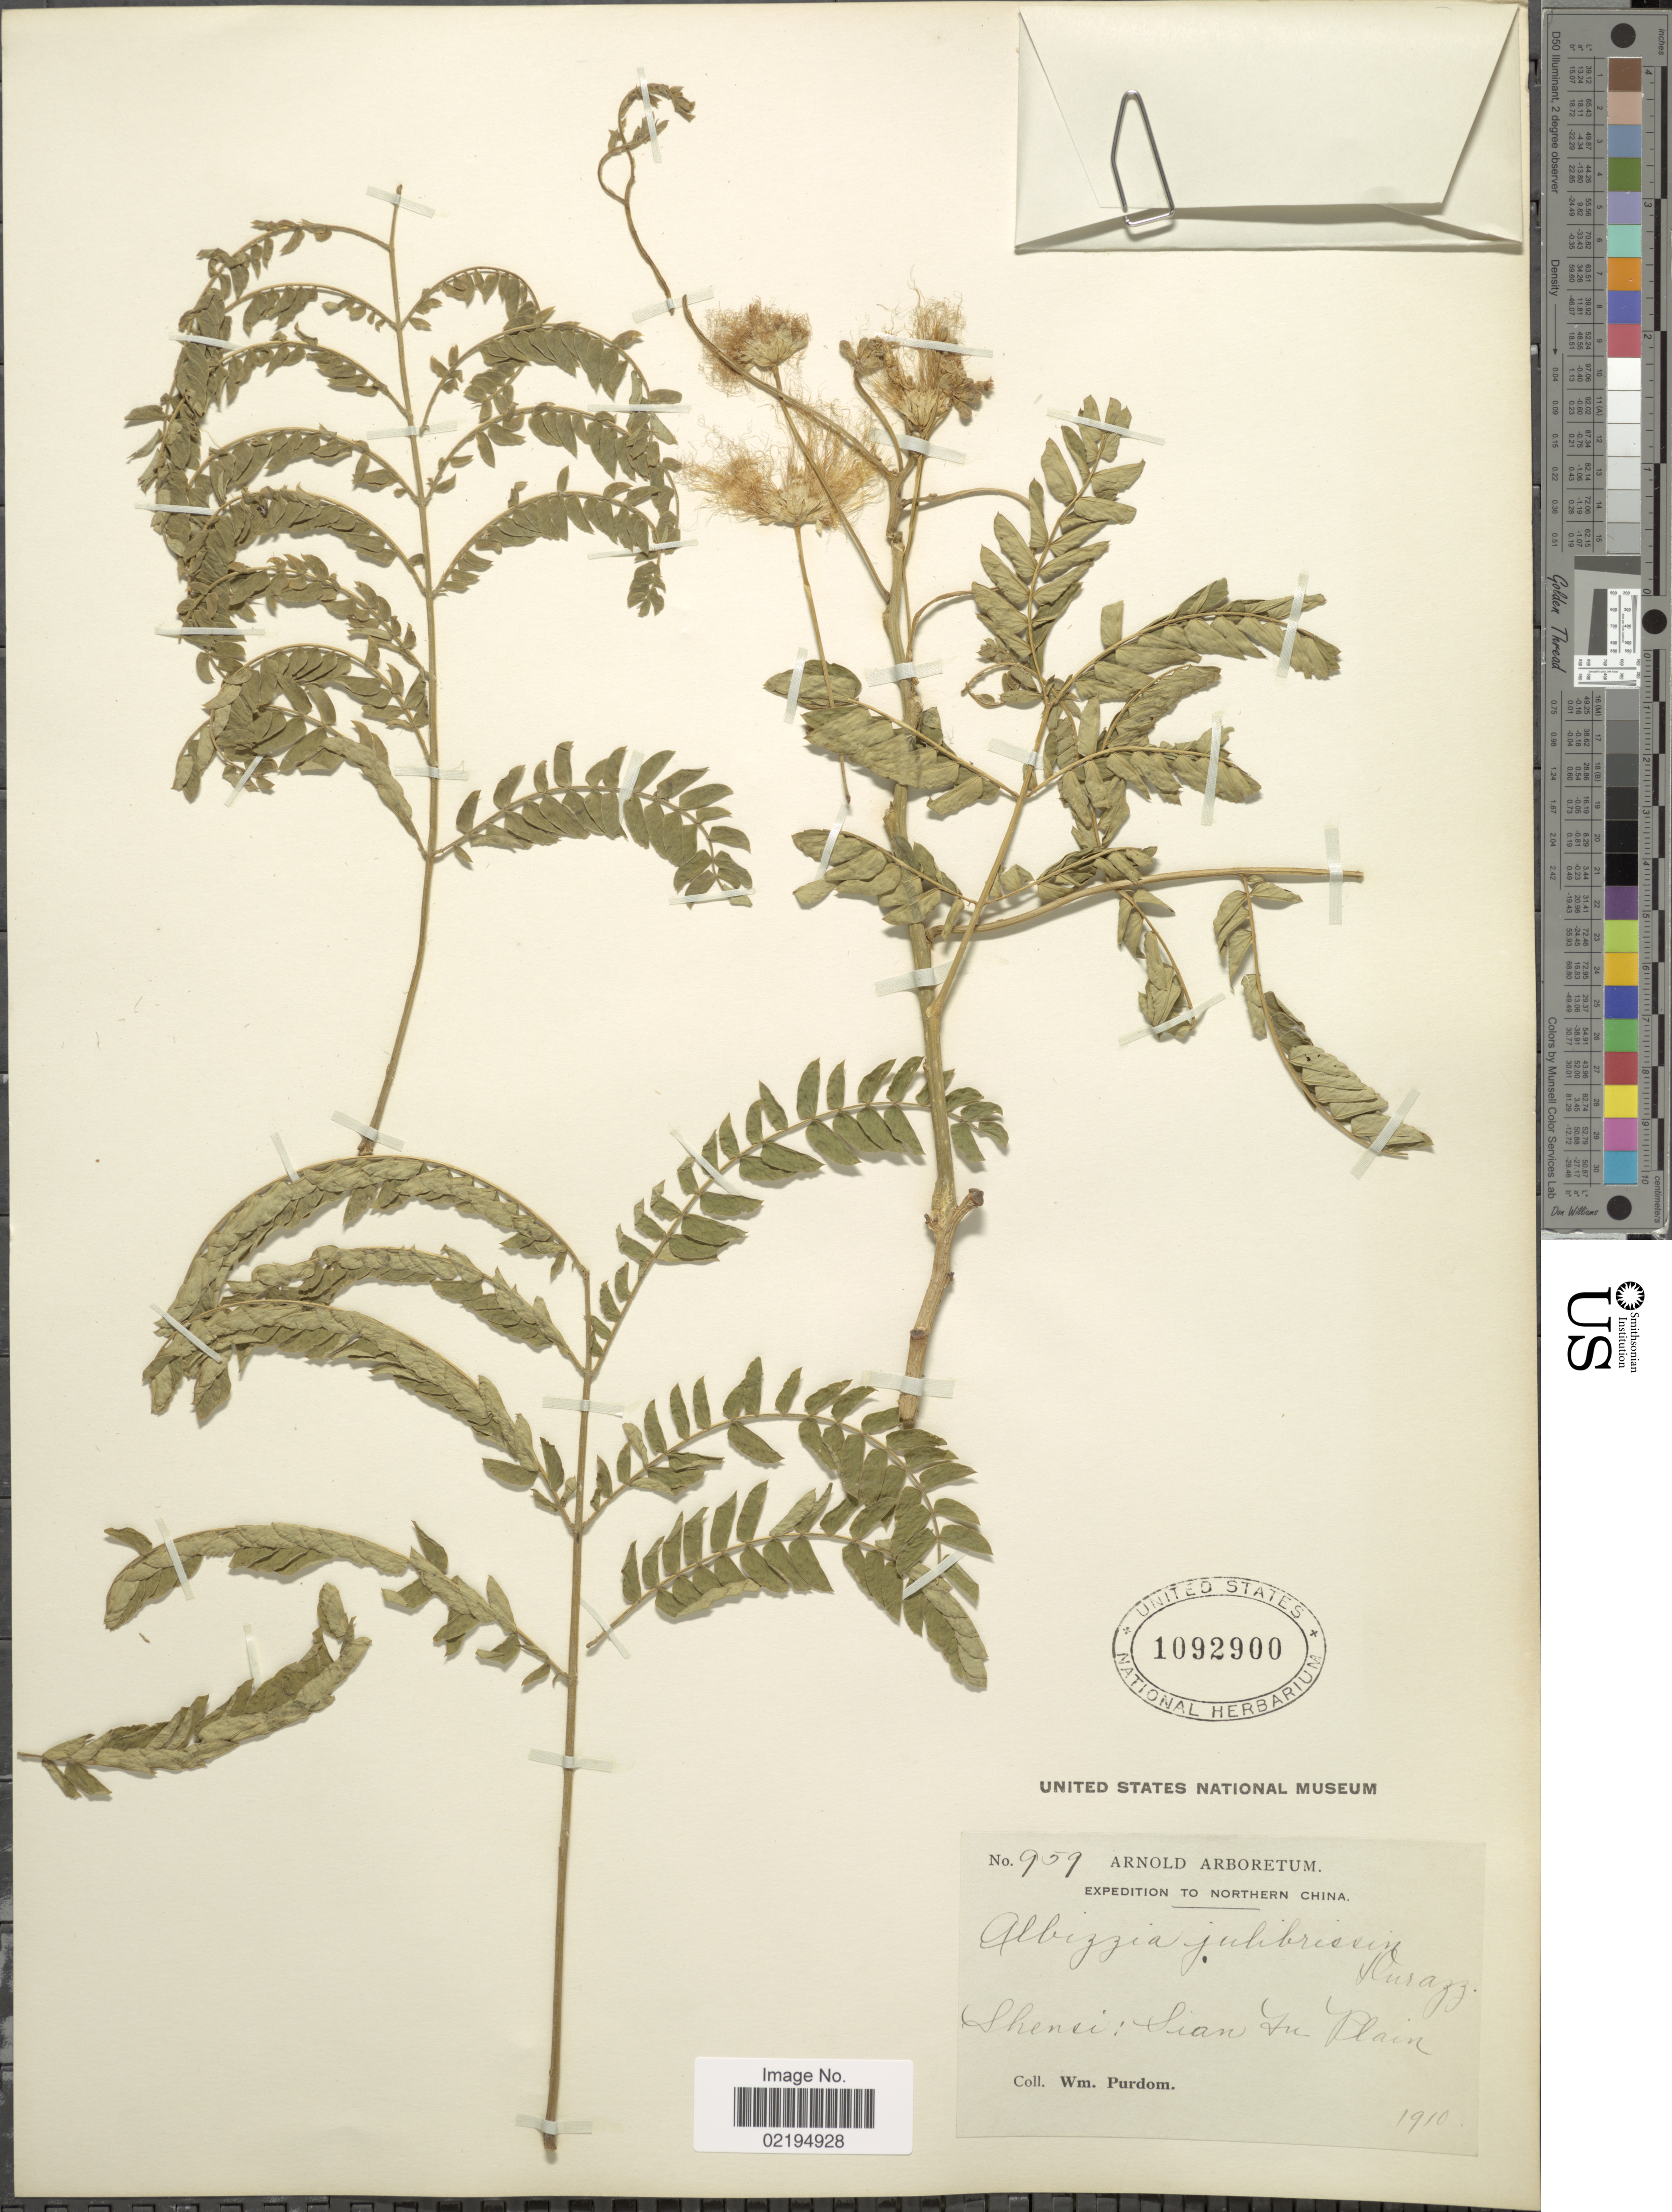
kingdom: Plantae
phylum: Tracheophyta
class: Magnoliopsida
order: Fabales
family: Fabaceae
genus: Albizia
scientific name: Albizia julibrissin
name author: Durazz.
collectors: W. Purdom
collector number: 959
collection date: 1910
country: China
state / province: Shaanxi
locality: Northern China, Shensi: Sian Fu Plain. [interpreted]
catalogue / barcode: US 1092900